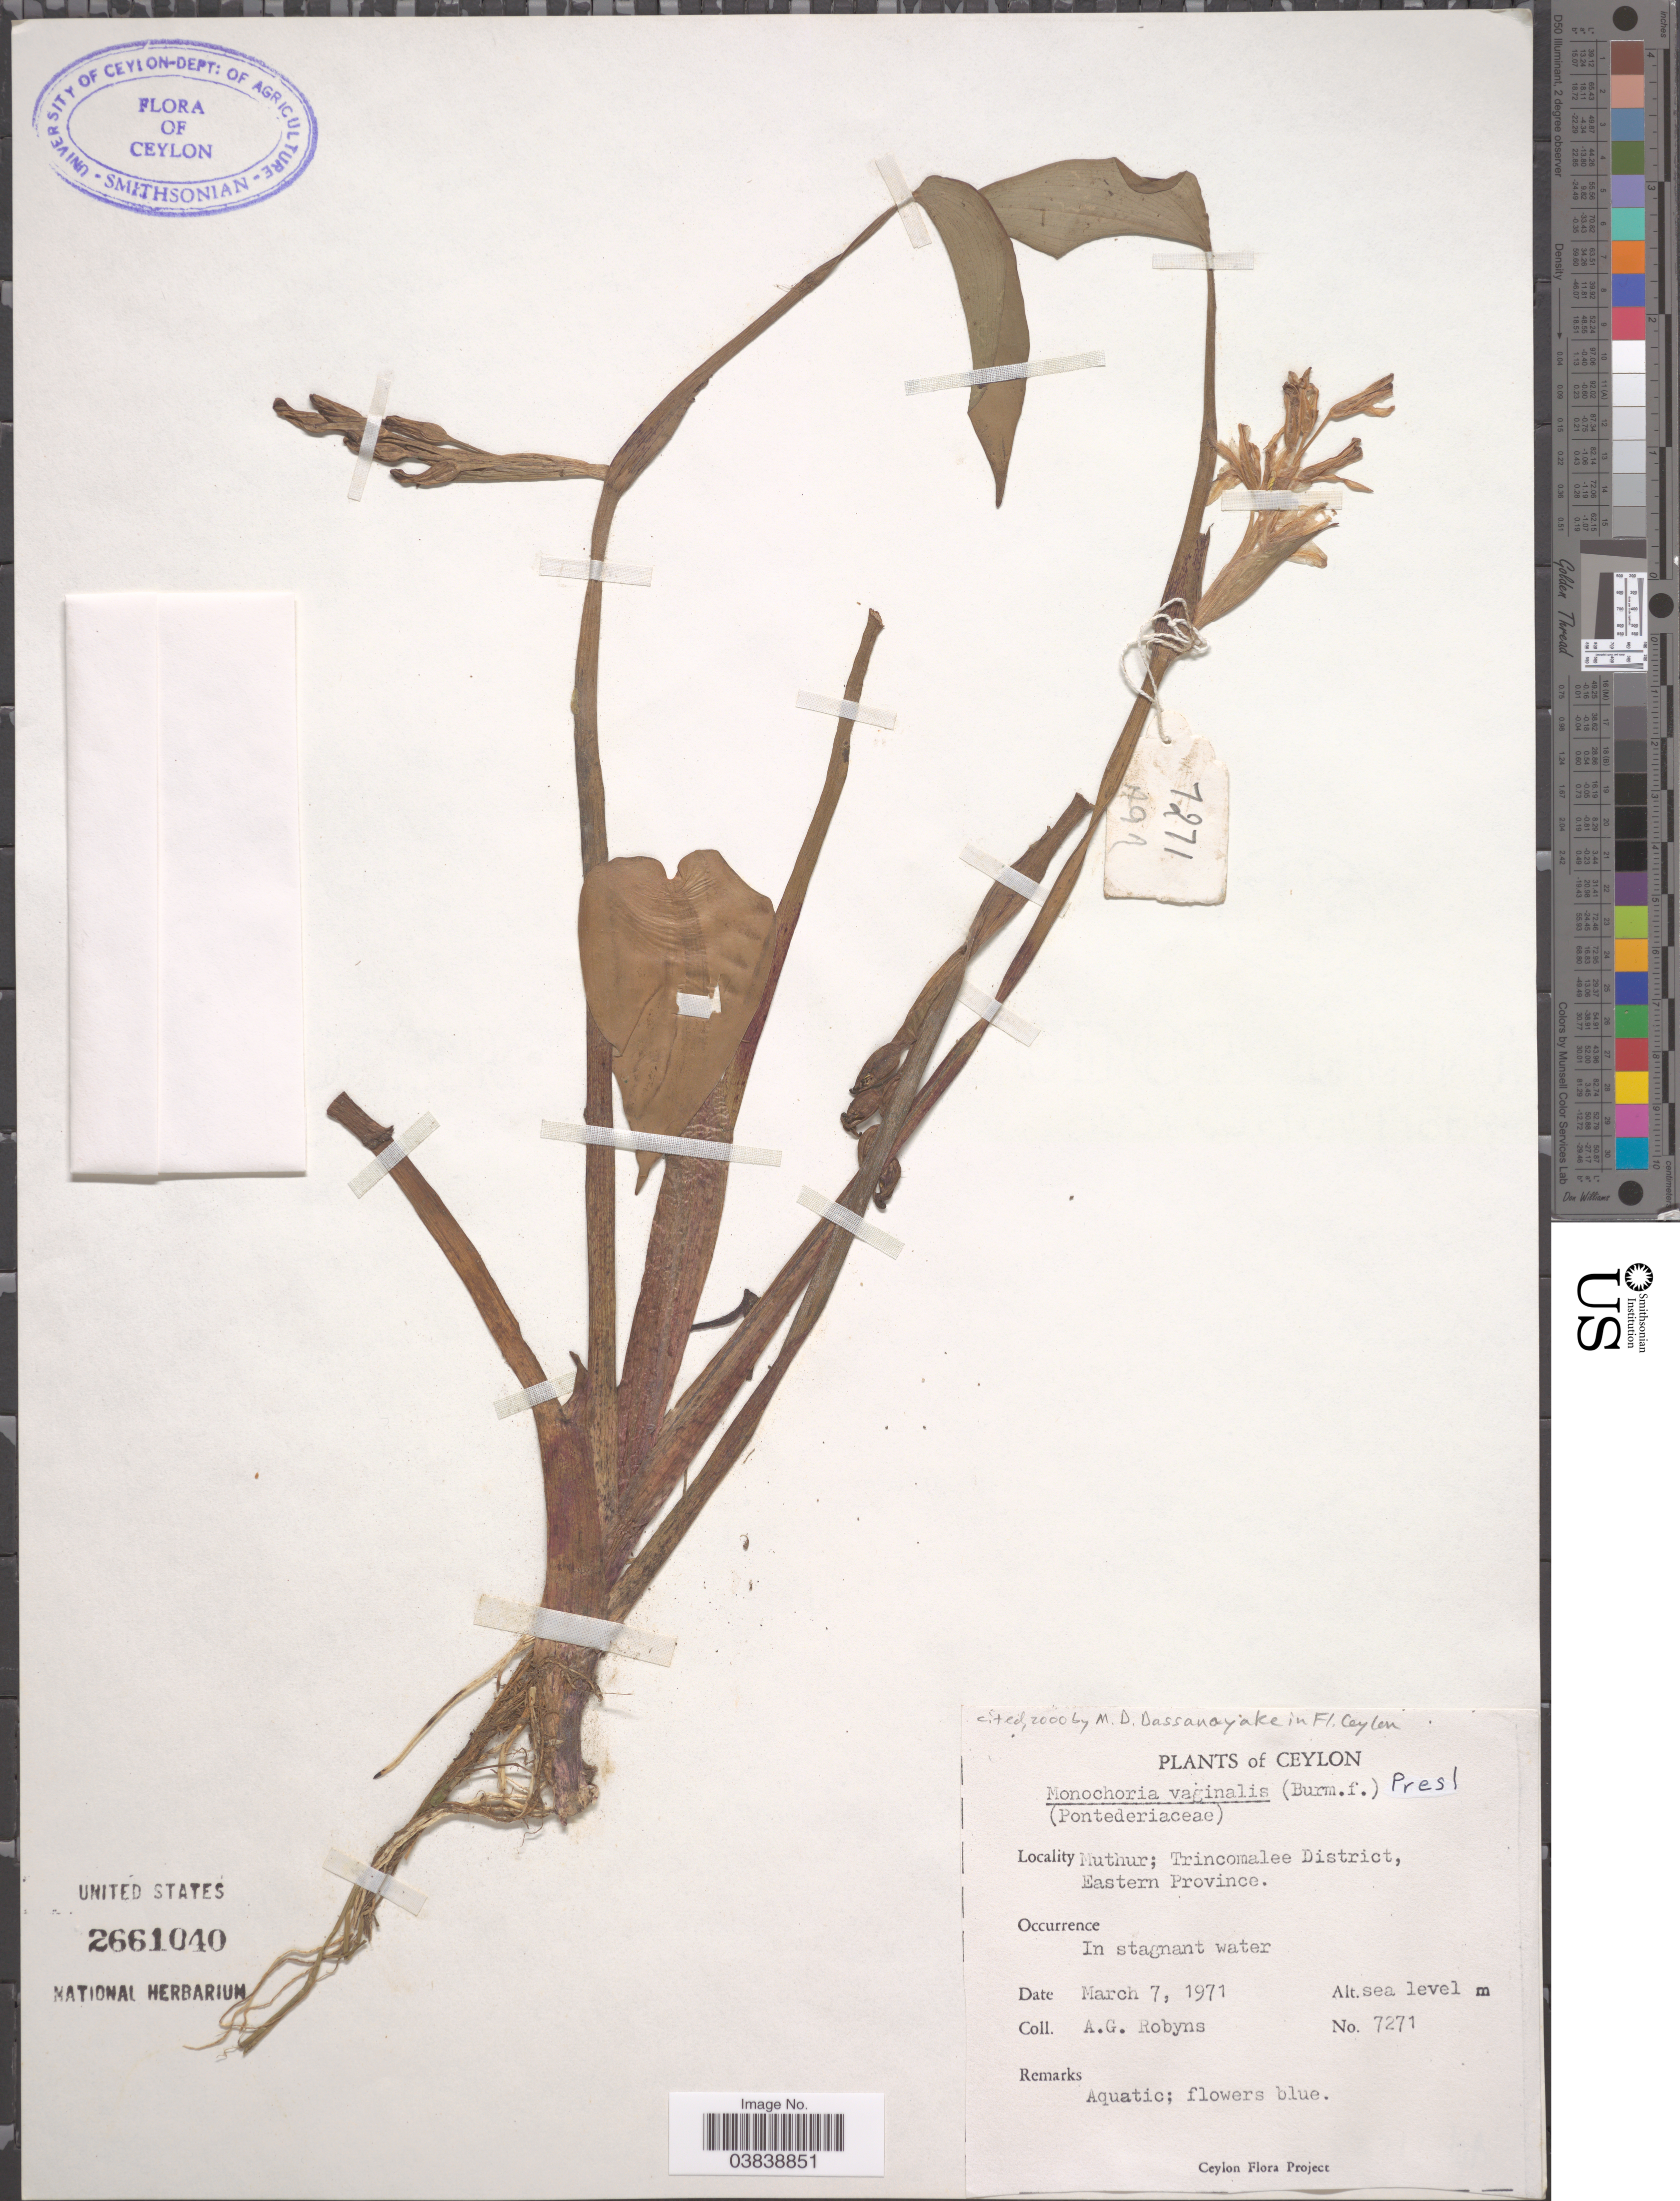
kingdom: Plantae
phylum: Tracheophyta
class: Liliopsida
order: Commelinales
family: Pontederiaceae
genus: Monochoria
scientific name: Monochoria vaginalis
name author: (Burm. f.) C. Presl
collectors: A. Robyns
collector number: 7271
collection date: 1971-03-07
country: Sri Lanka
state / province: Eastern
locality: Ceylon. Muthur; Trincomalee District, Eastern Province.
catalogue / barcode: US 2661040